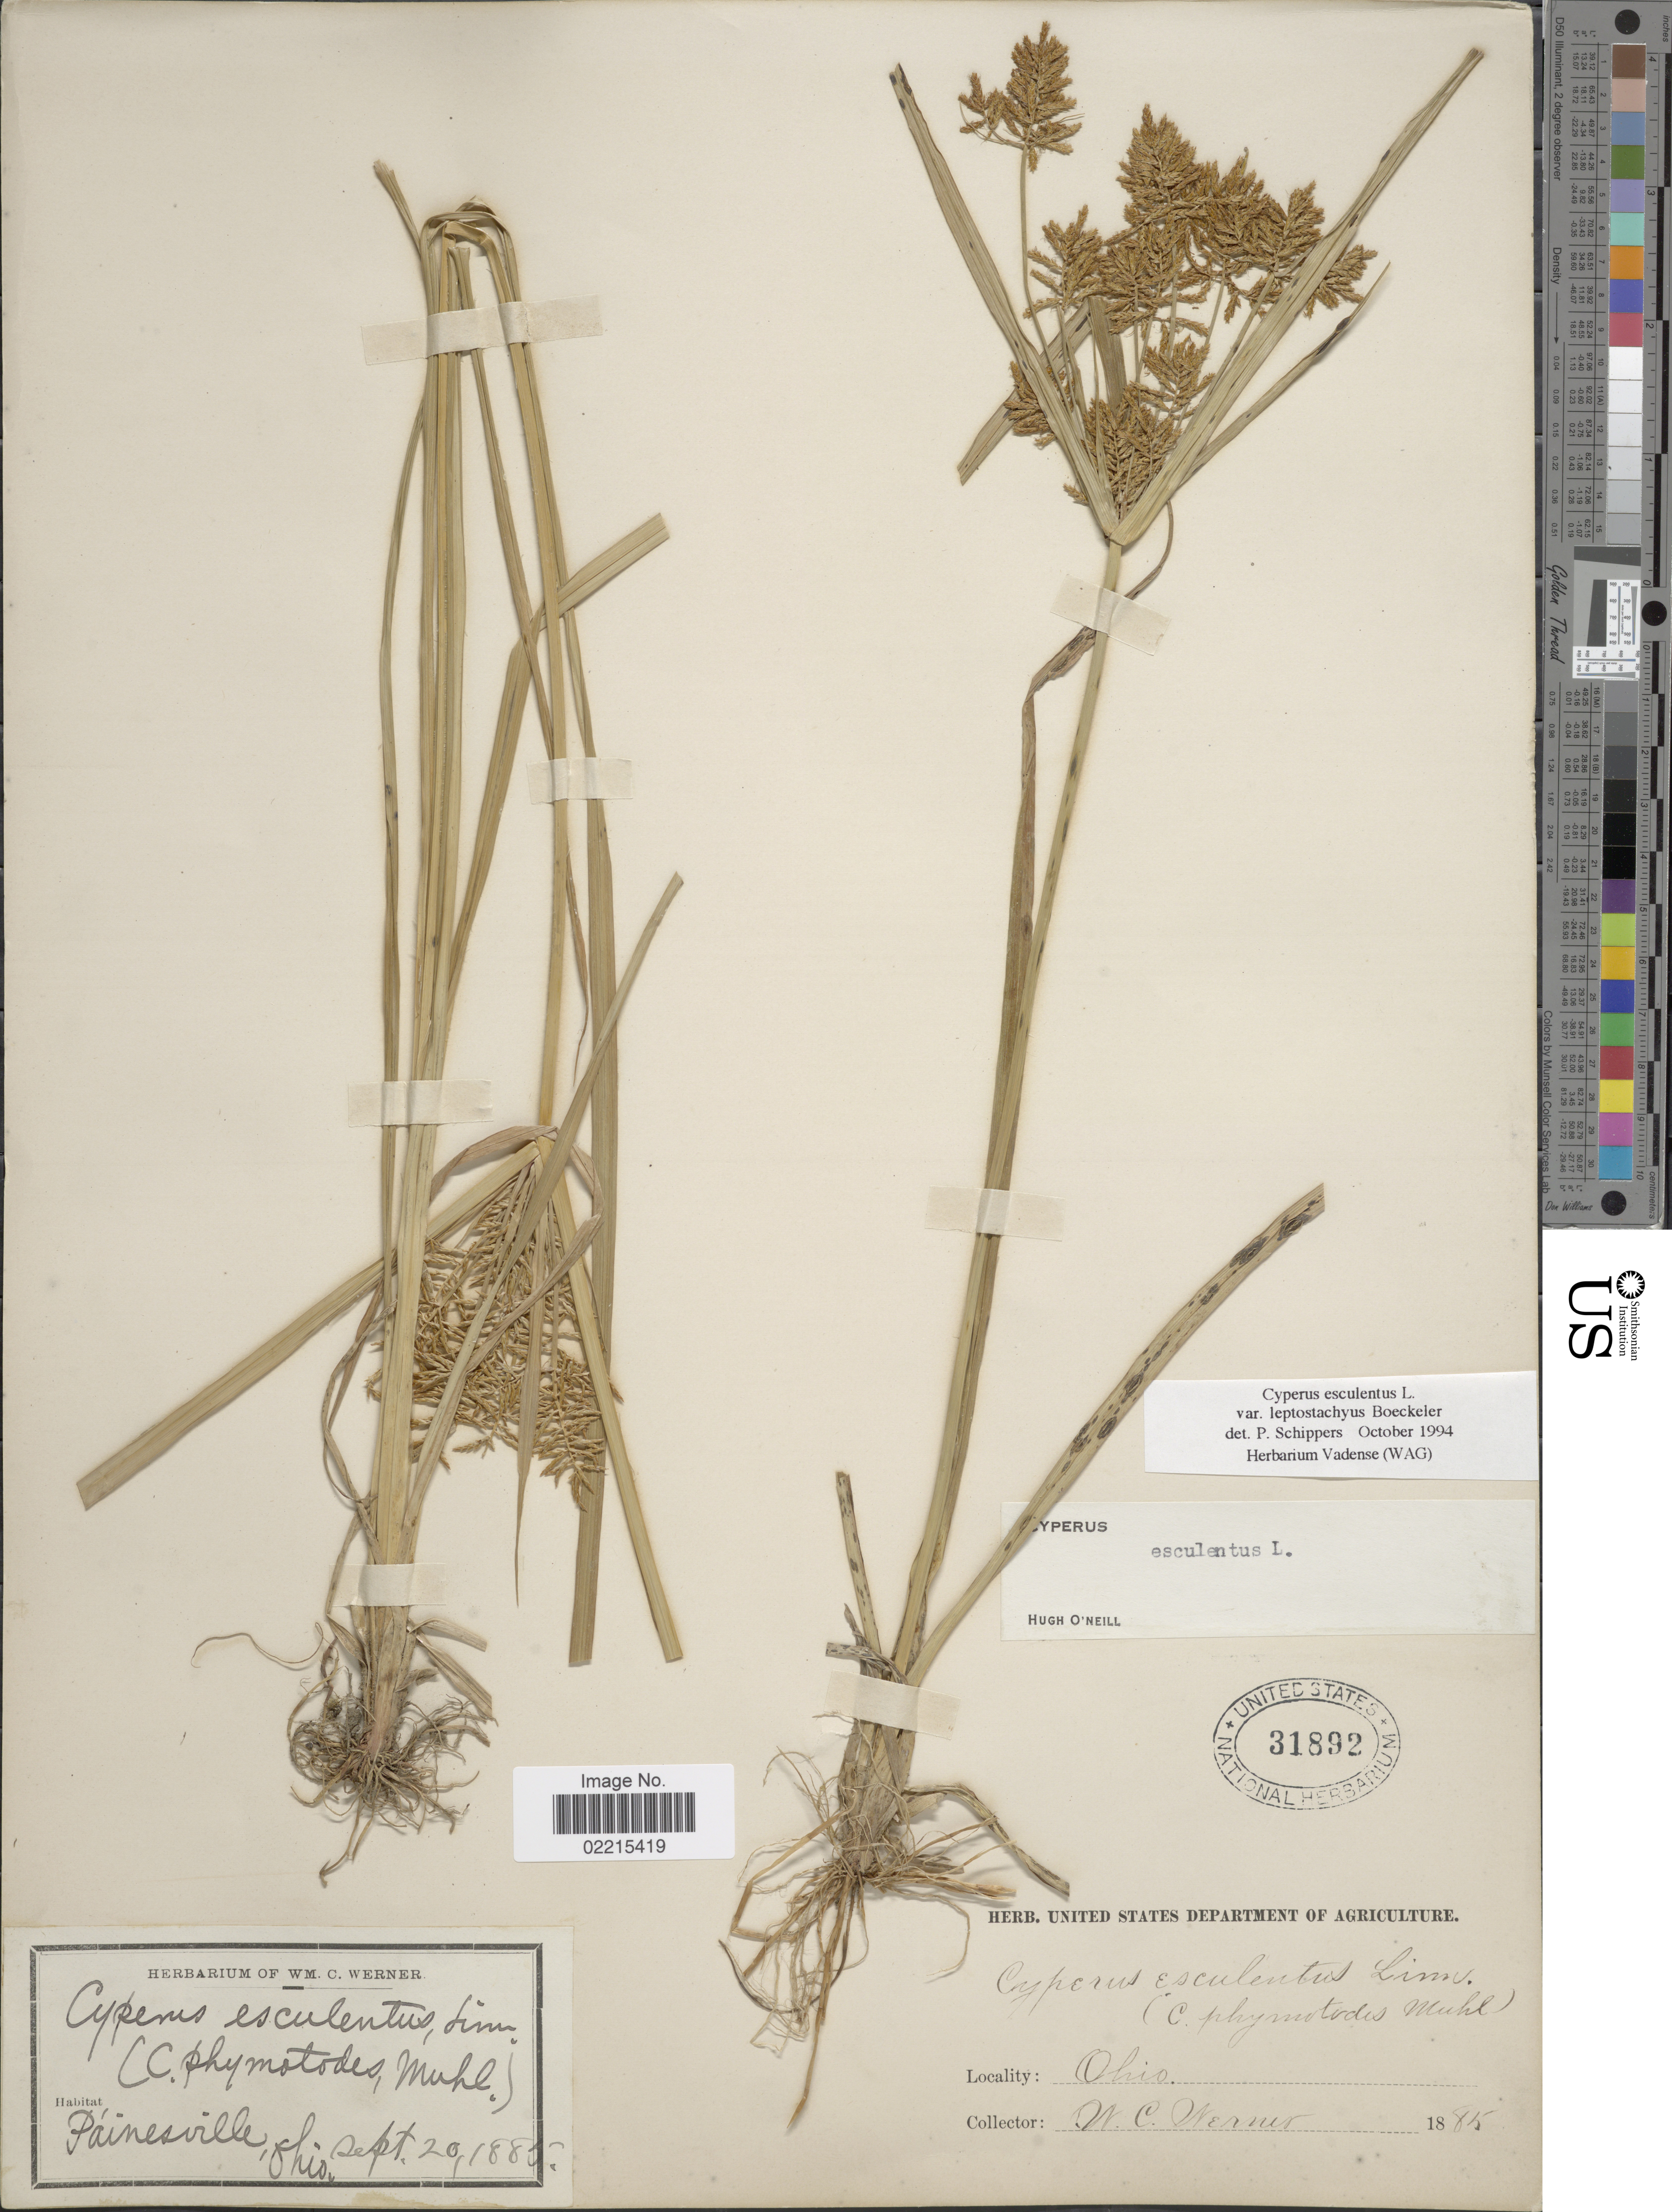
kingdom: Plantae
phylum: Tracheophyta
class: Liliopsida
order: Poales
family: Cyperaceae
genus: Cyperus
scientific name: Cyperus esculentus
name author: L.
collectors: W. Werner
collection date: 1885-09-20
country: United States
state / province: Ohio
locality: Painesville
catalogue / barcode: US 31892